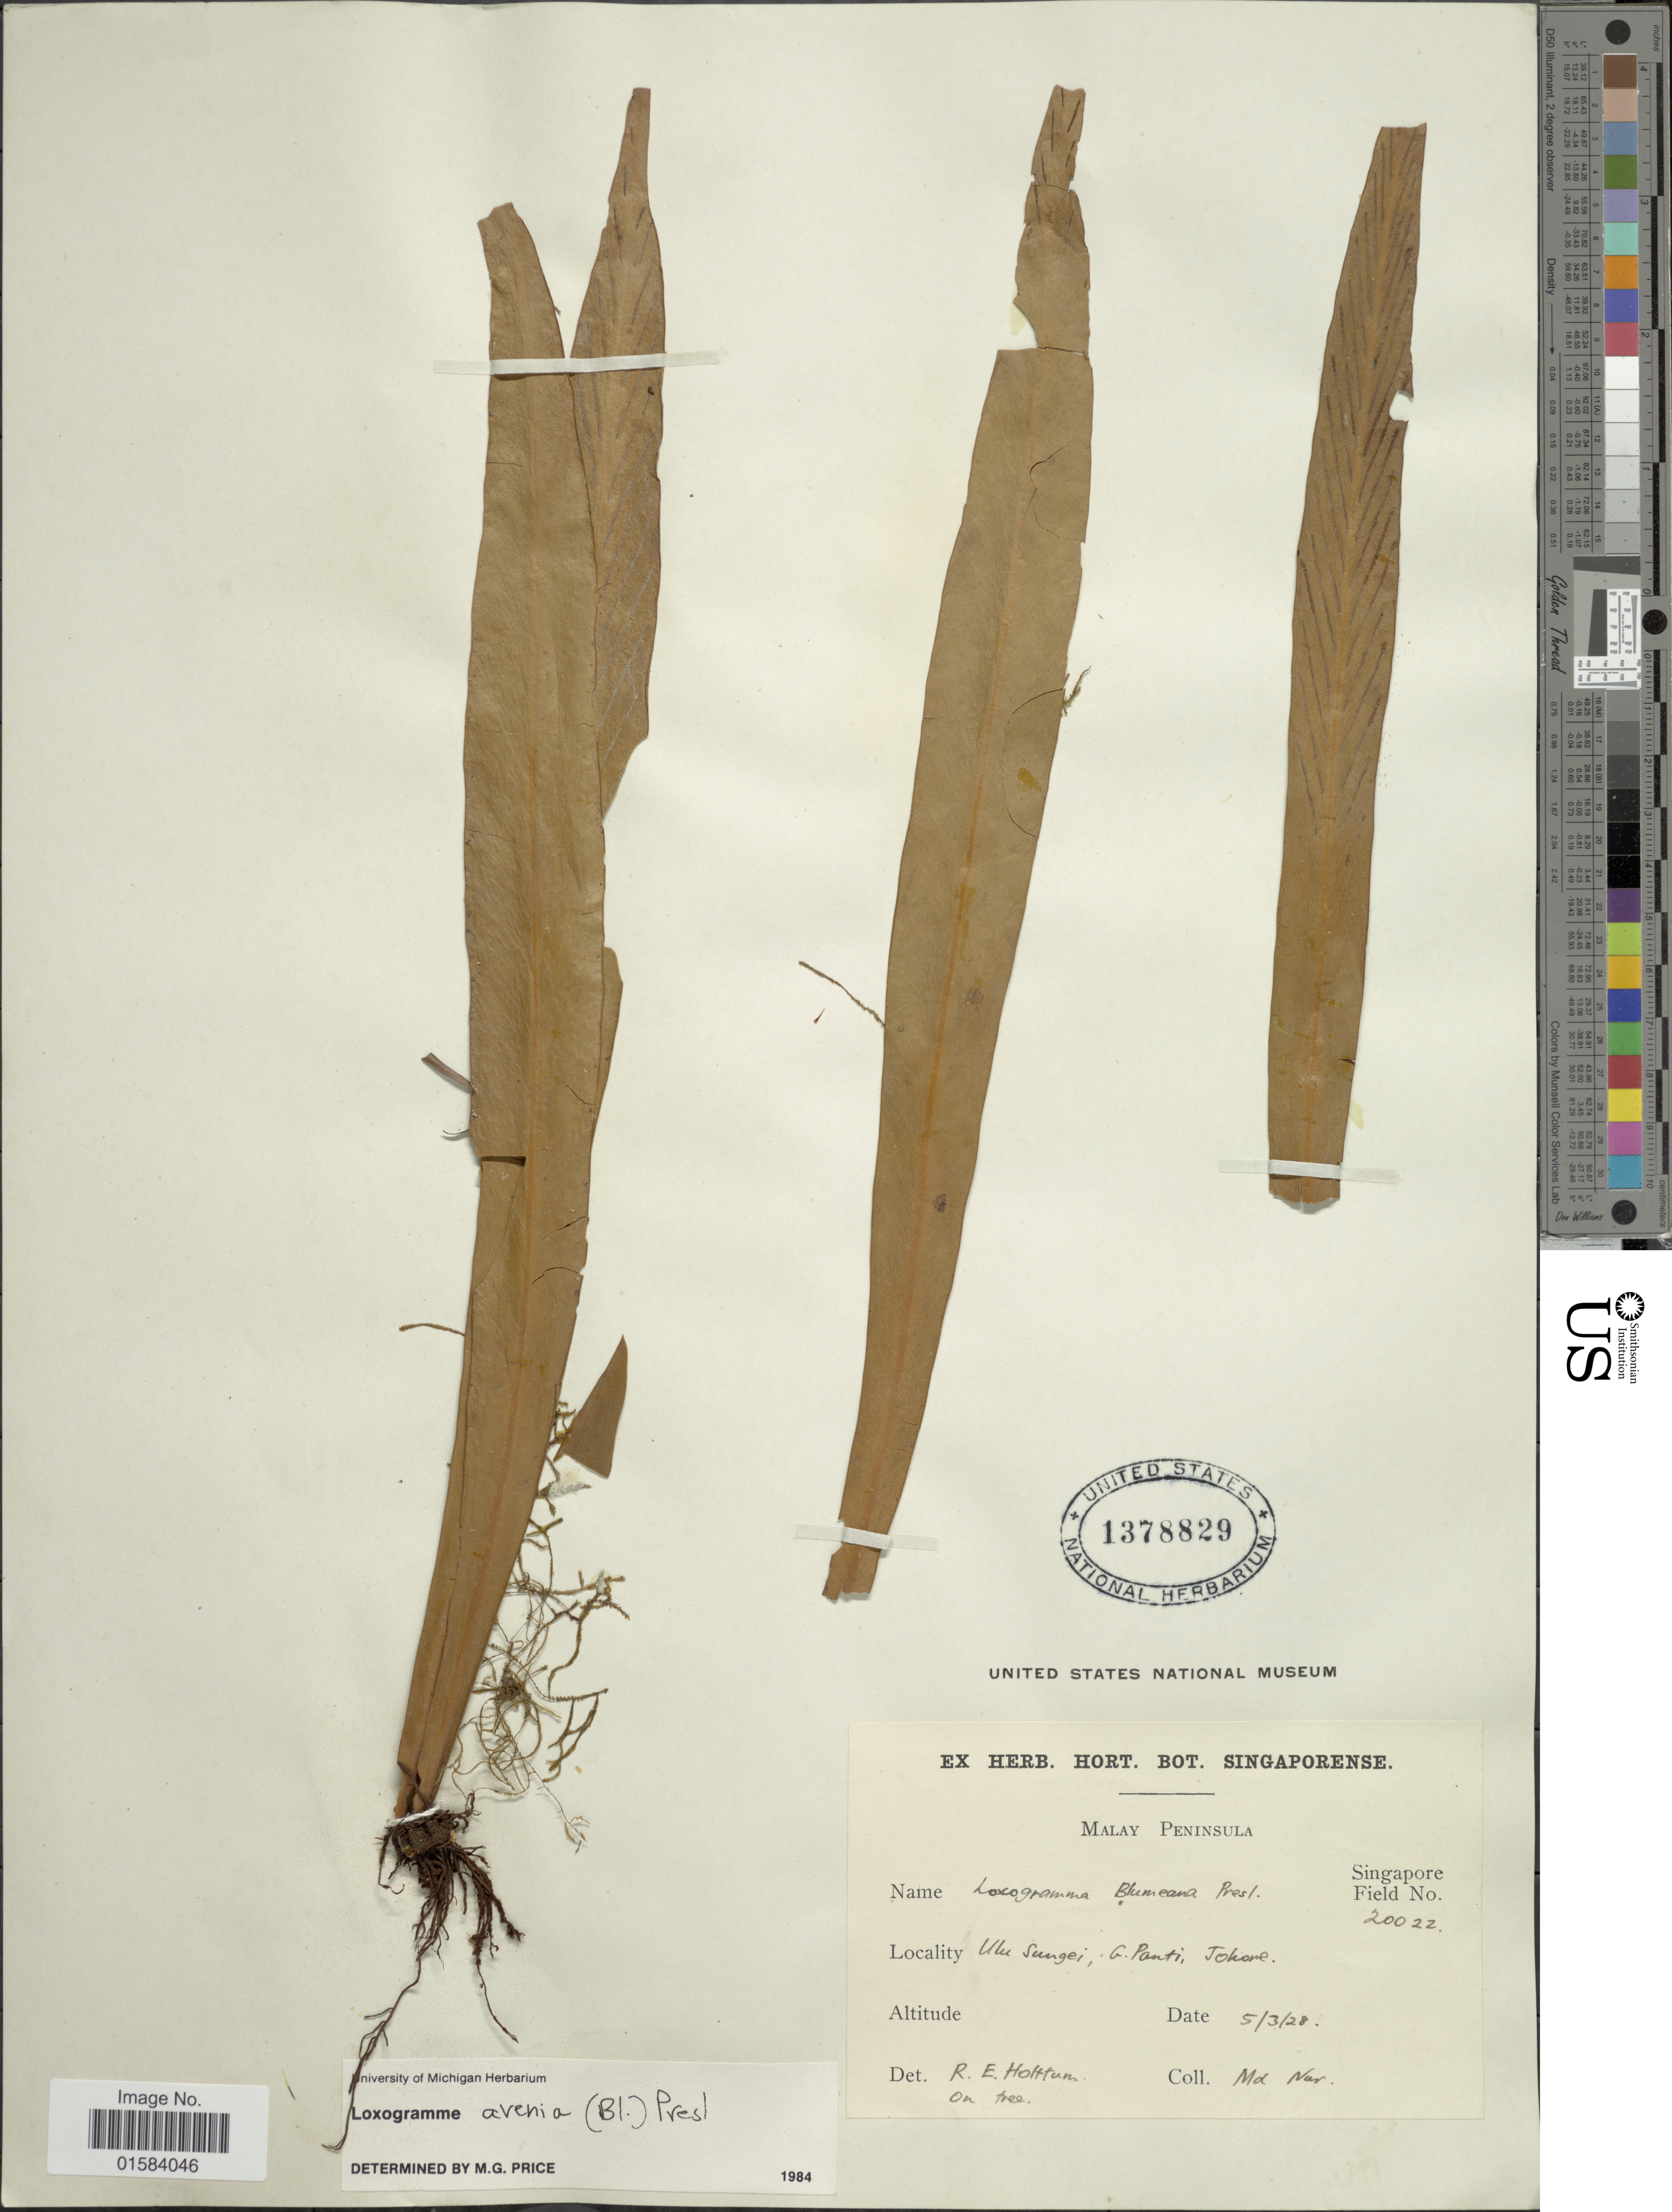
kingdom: Plantae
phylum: Tracheophyta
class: Polypodiopsida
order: Polypodiales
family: Polypodiaceae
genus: Loxogramme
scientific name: Loxogramme avenia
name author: (Blume) C. Presl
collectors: M. Nur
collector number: Singapore Field 20022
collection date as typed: Transcribed d/m/y: 5/3/28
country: Malaysia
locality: Malay Peninsula, Ulu Sungei, G. Panti, Johore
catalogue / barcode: US 1378829